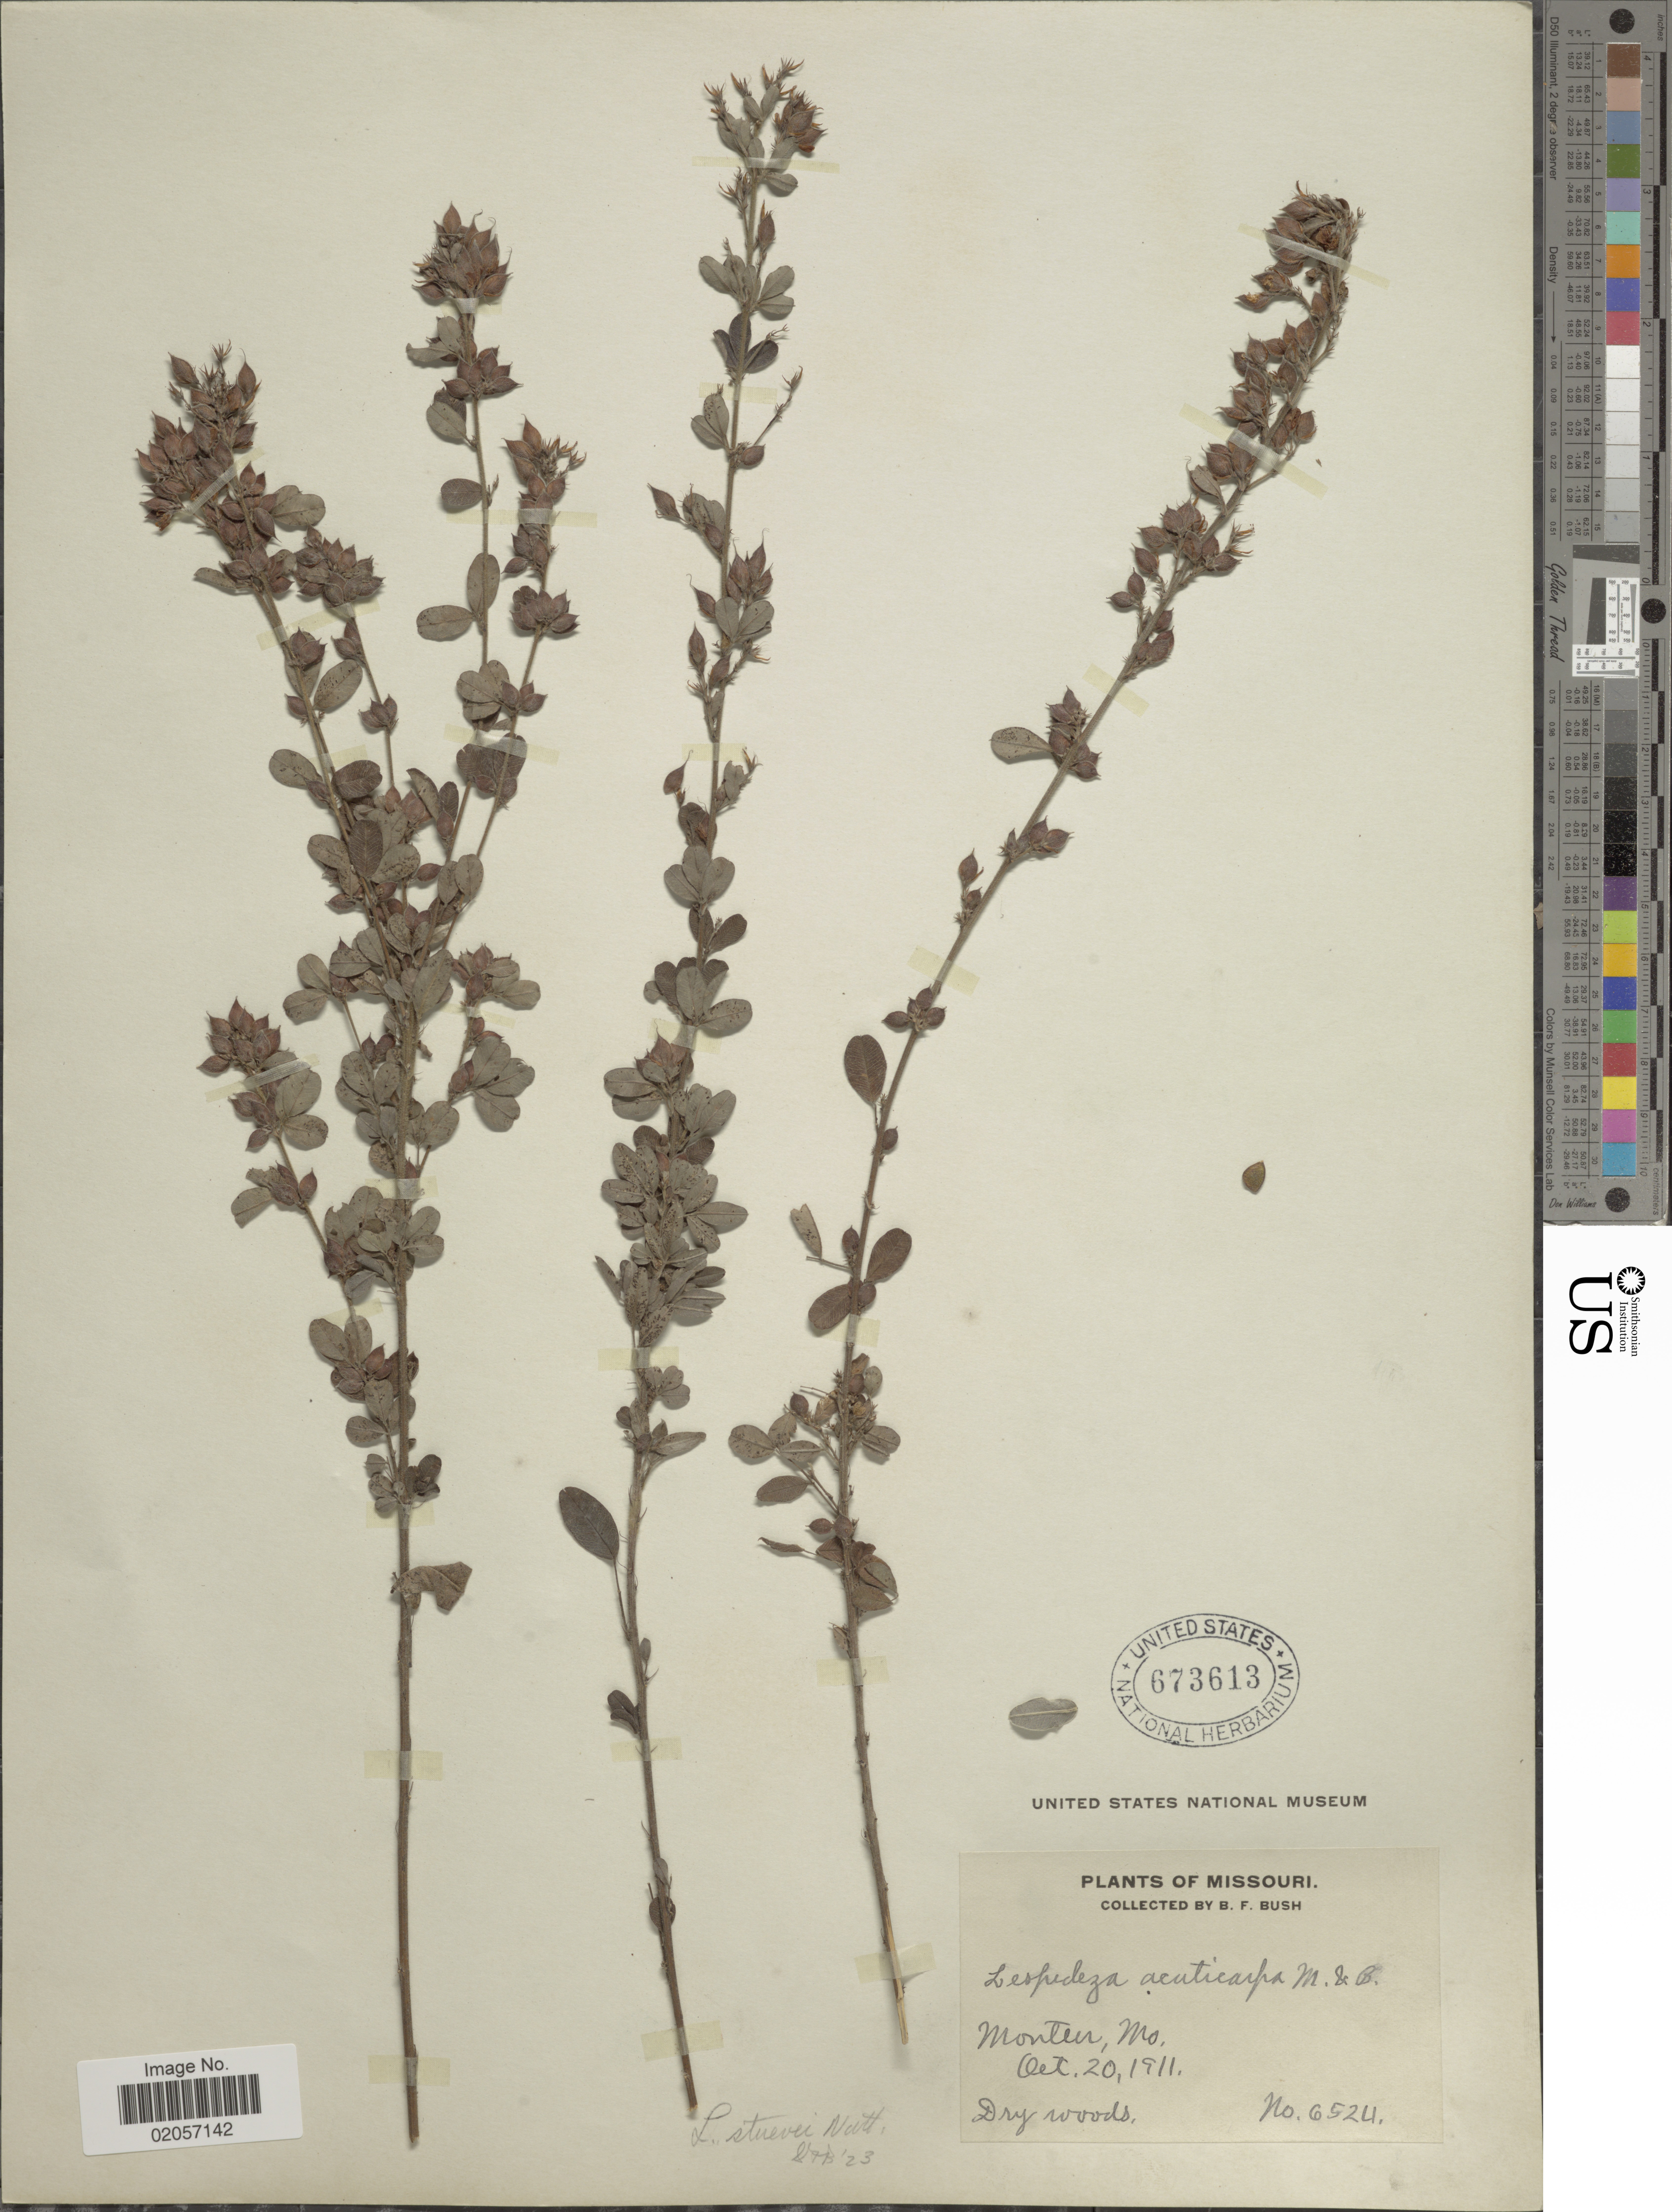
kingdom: Plantae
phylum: Tracheophyta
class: Magnoliopsida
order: Fabales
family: Fabaceae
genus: Lespedeza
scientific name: Lespedeza stuevei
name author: Nutt.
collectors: B. F. Bush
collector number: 6524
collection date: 1911-10-20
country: United States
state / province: Missouri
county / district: Shannon County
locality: Montier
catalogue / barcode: US 673613